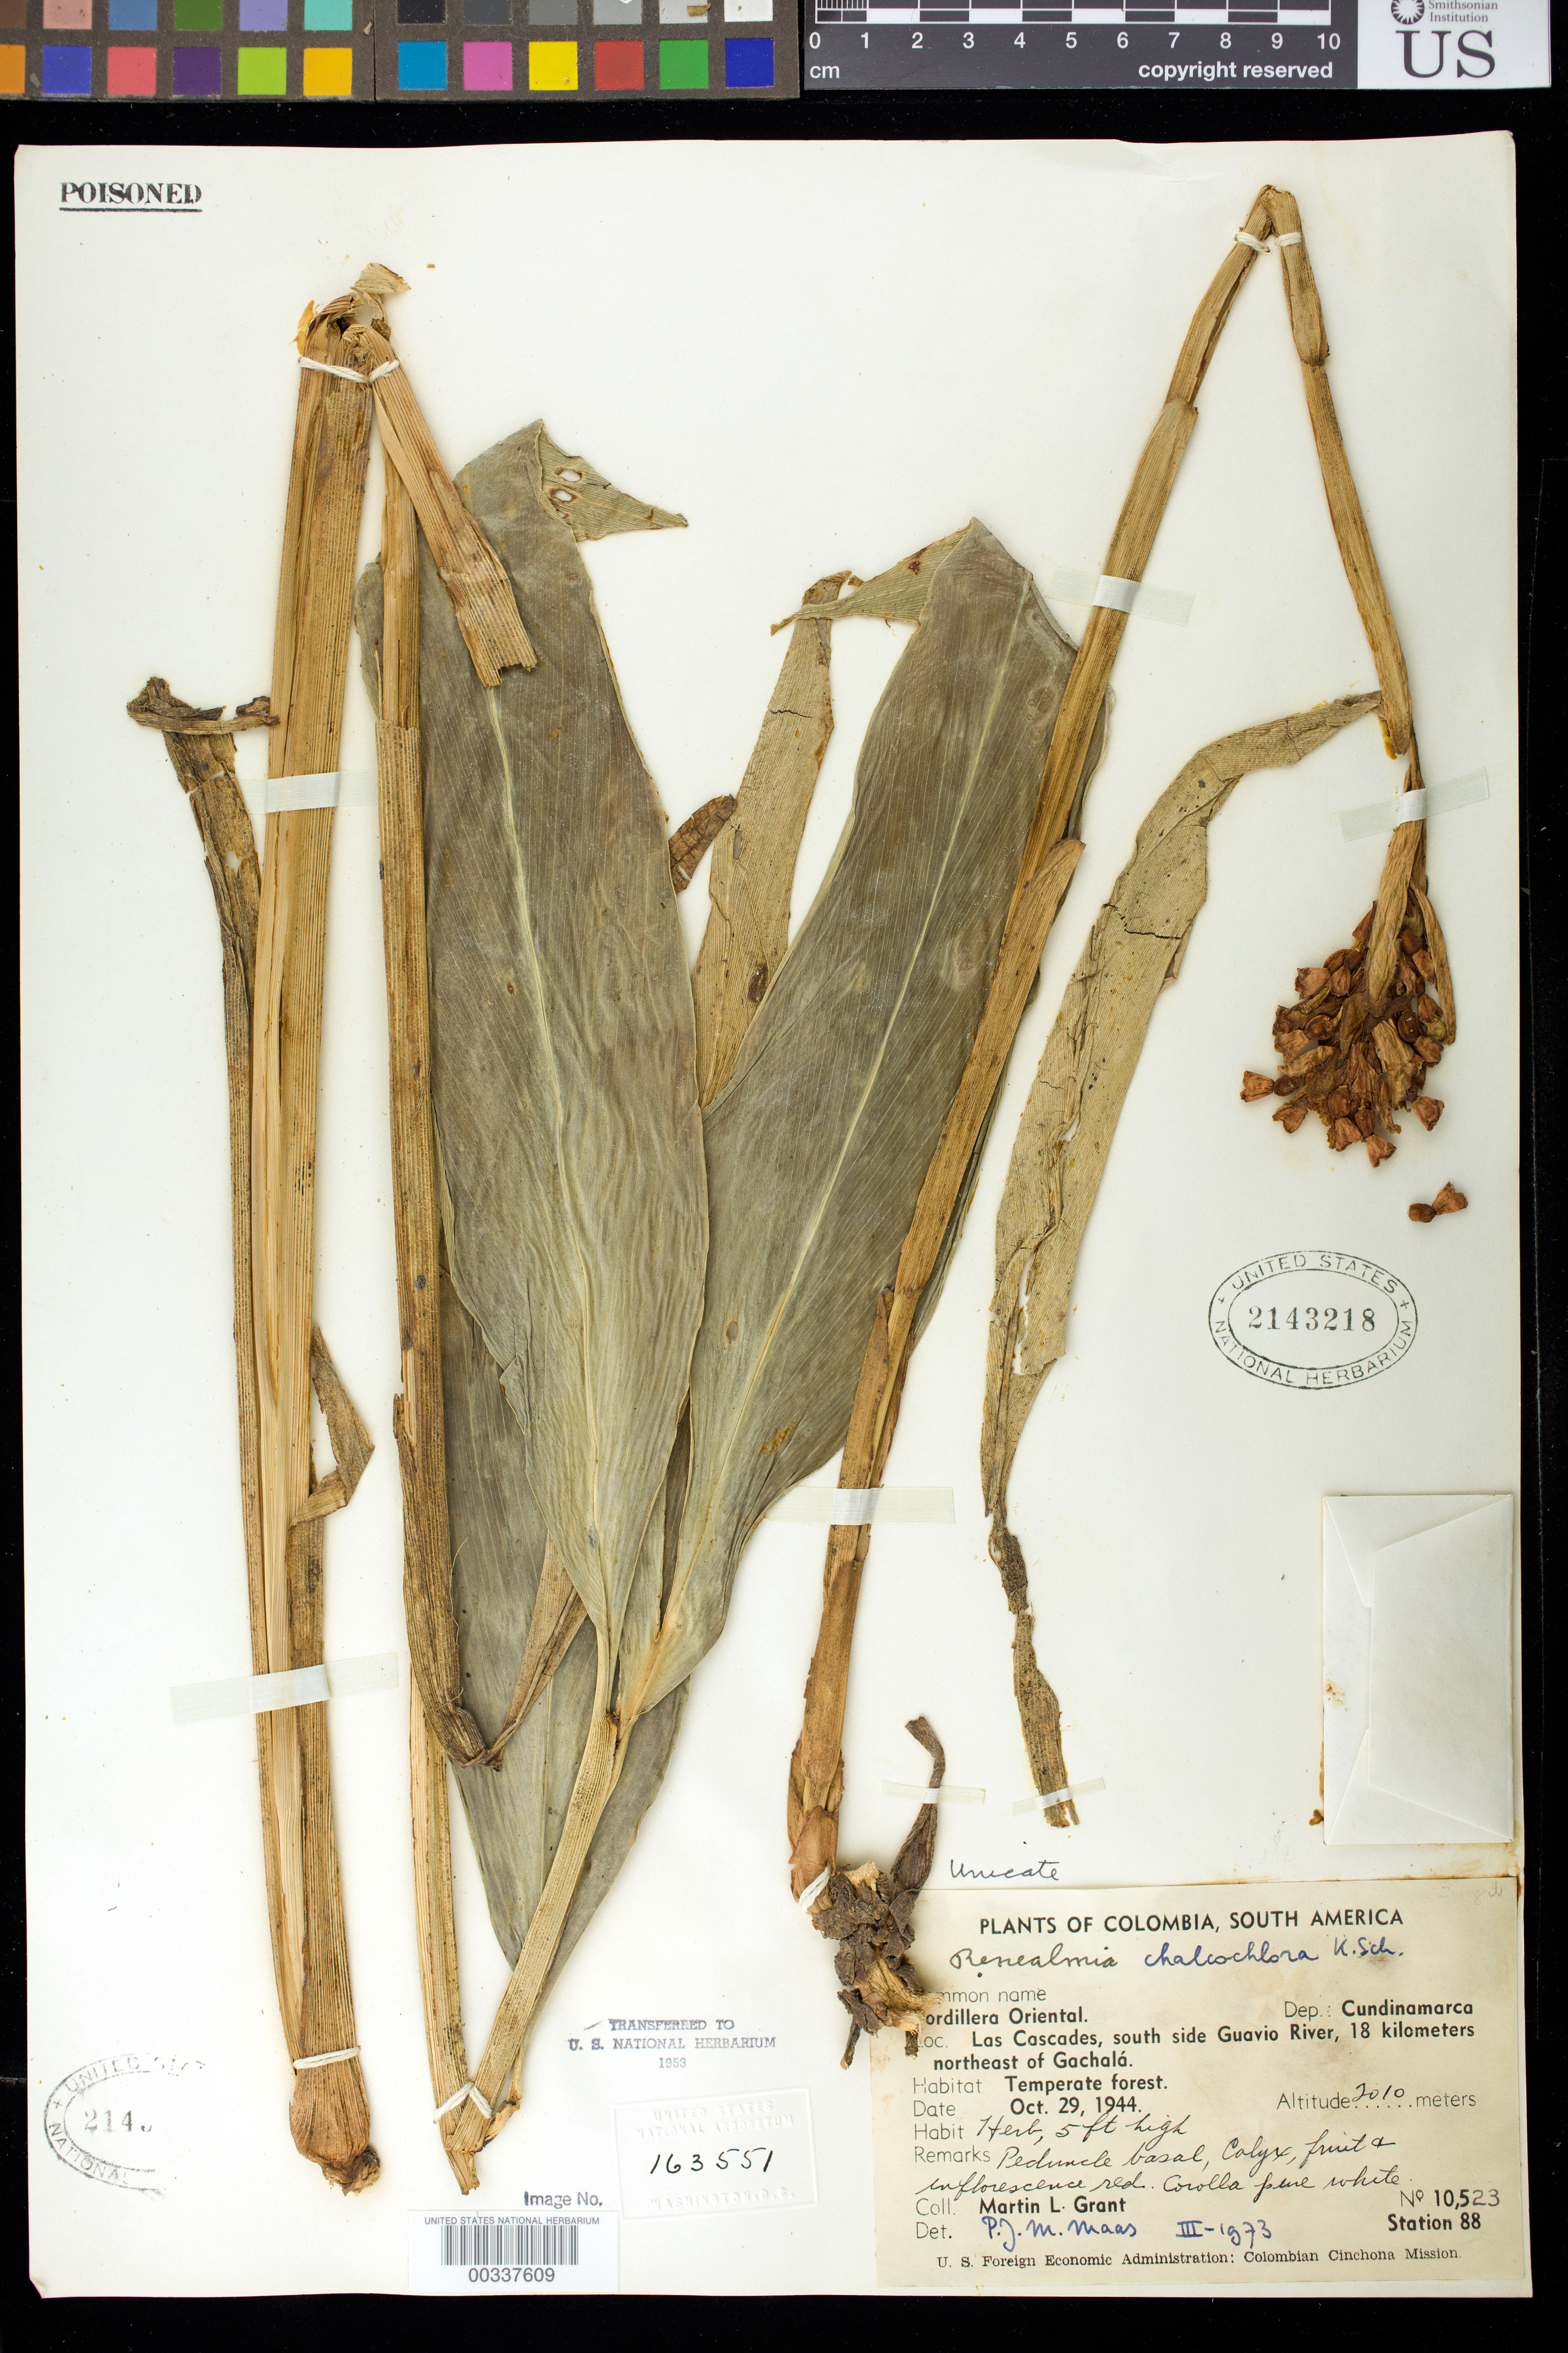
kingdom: Plantae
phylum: Tracheophyta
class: Liliopsida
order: Zingiberales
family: Zingiberaceae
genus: Renealmia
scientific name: Renealmia chalcochlora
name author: K. Schum.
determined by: Maas, Paul J. M.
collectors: M. L. Grant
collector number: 10523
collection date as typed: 29 Oct 1944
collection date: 1944-10-29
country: Colombia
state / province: Cundinamarca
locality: Cordillera Oriental, Las Cascades, s side Guavio River, 18 km NE of Gachala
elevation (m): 2010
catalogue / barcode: US 2143218